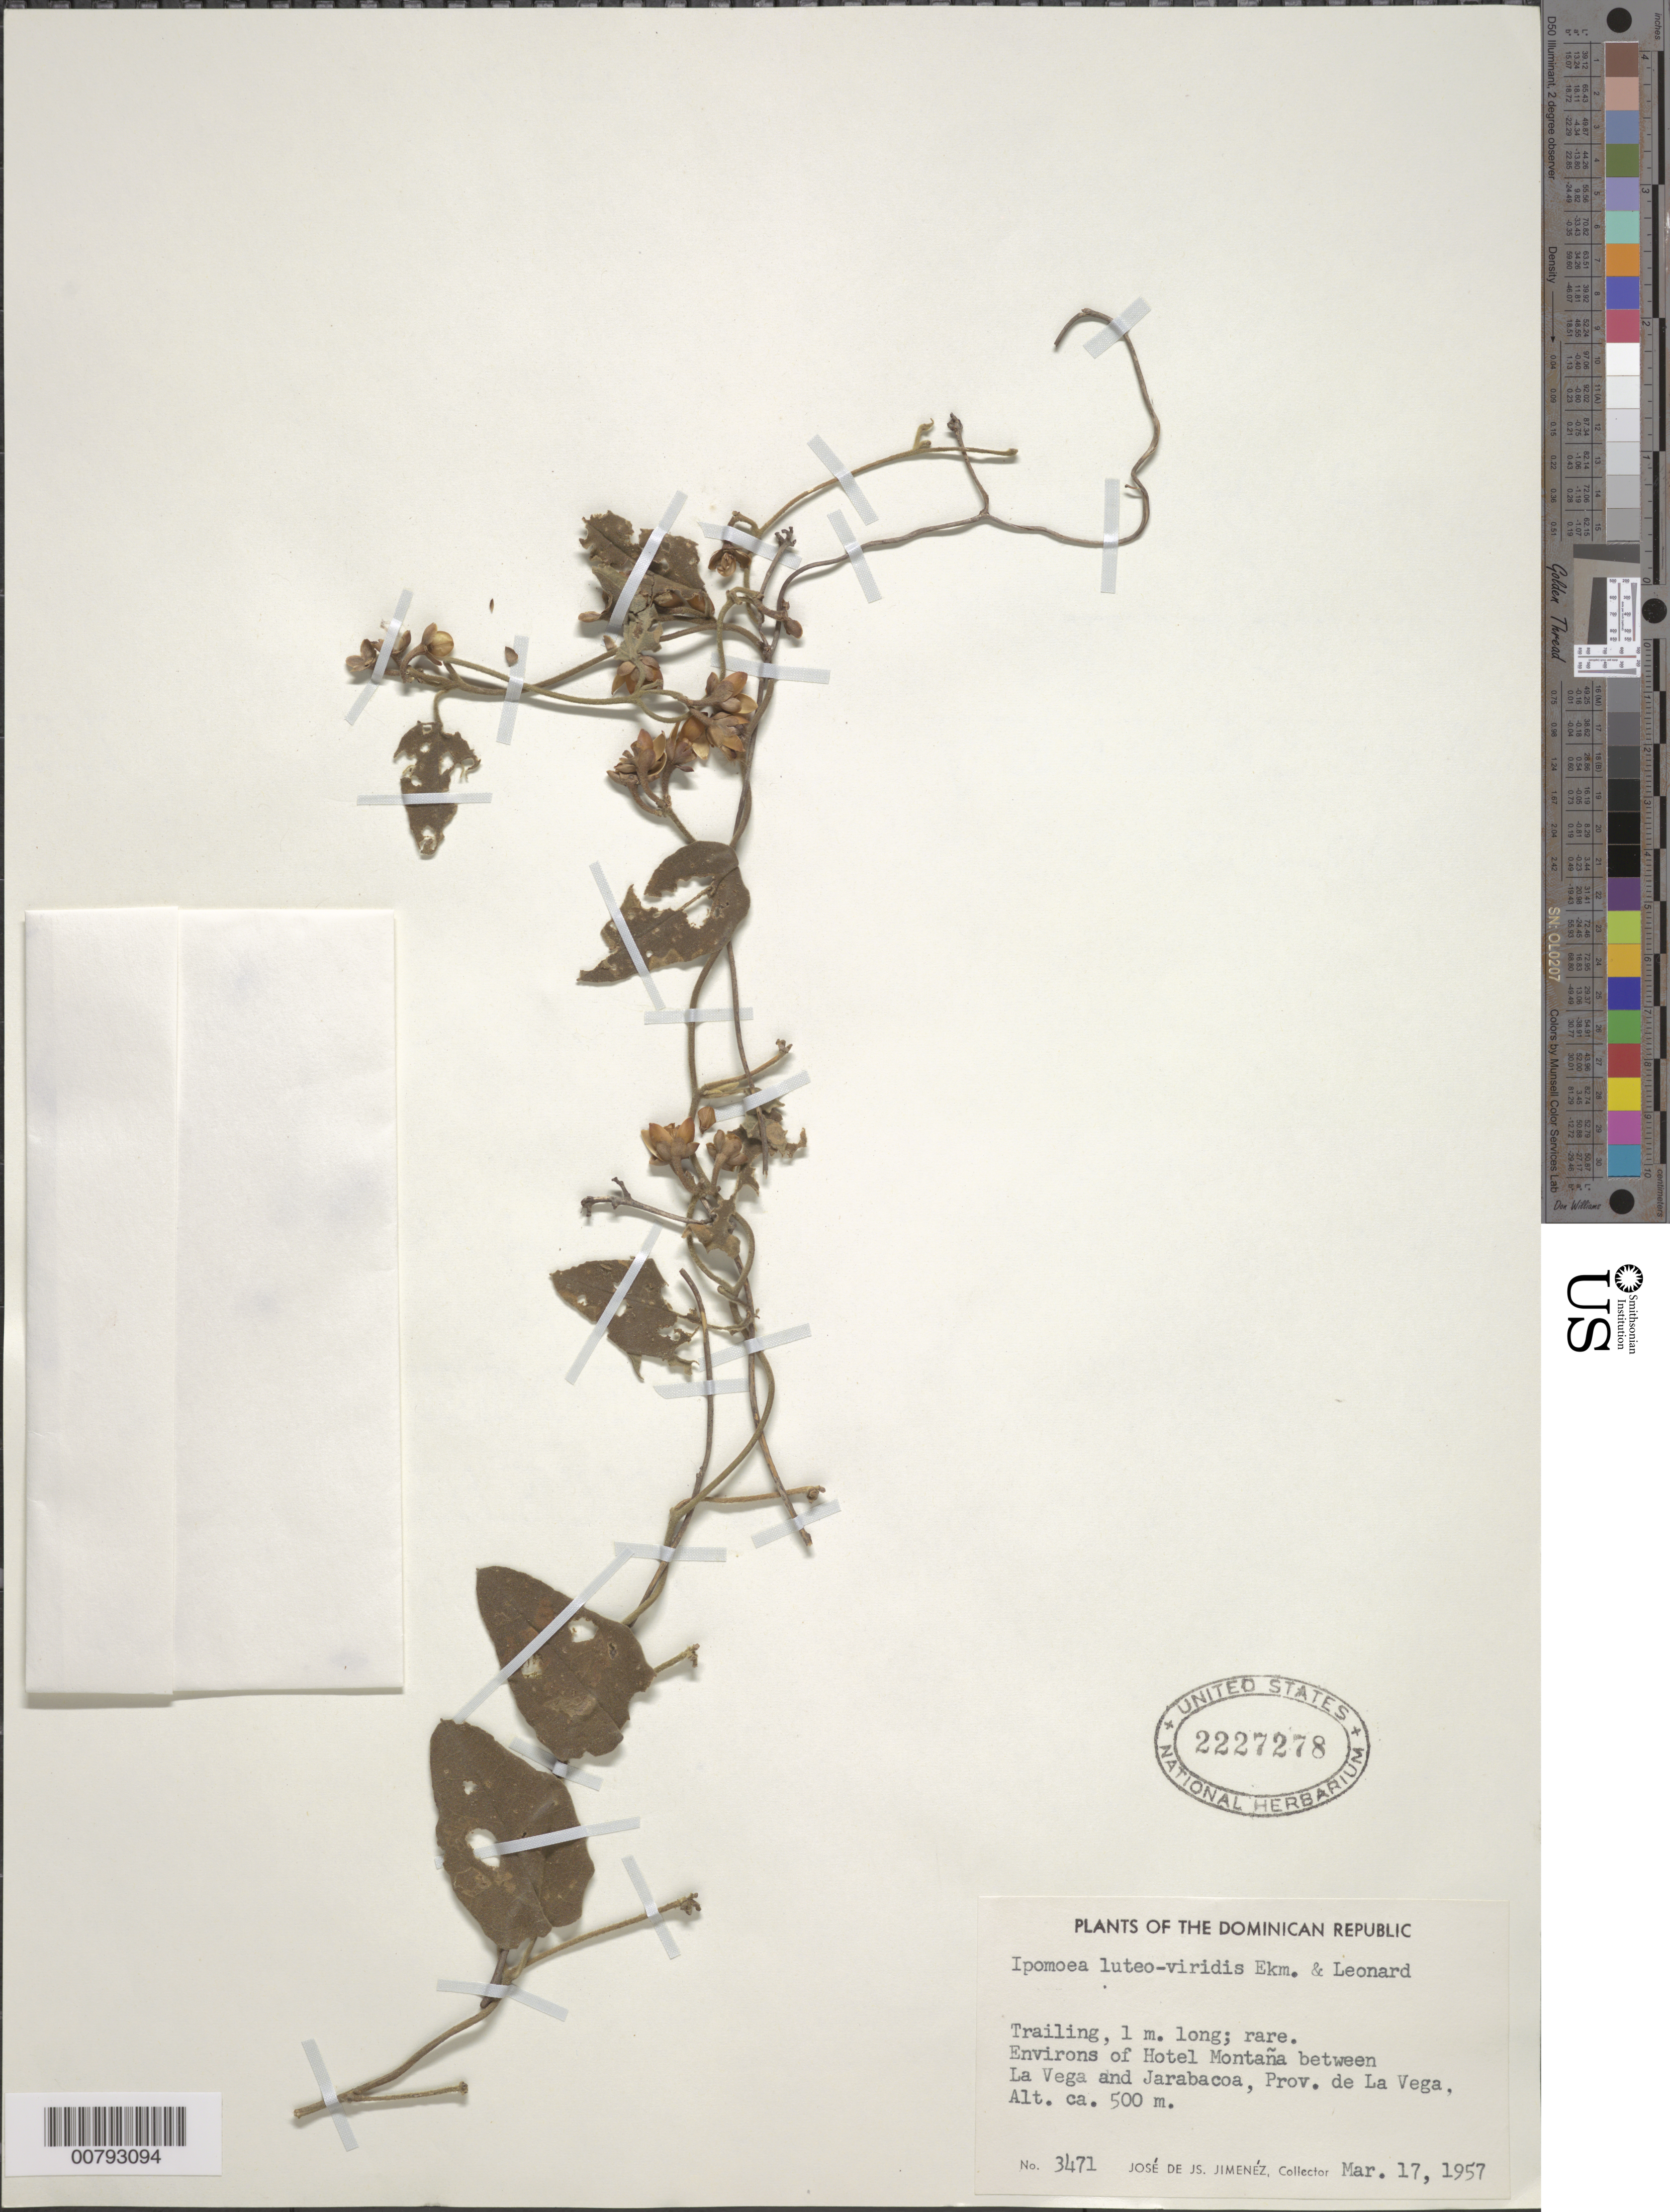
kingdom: Plantae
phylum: Tracheophyta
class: Magnoliopsida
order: Solanales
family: Convolvulaceae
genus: Ipomoea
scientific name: Ipomoea luteo-viridis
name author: Ekman & Leonard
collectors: J. J. Jiménez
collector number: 3471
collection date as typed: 17 Mar 1957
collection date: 1957-03-17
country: Dominican Republic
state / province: La Vega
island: Hispaniola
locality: Environs of Hotel Montaña between La Vega and Jarabacoa.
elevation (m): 500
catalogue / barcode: US 2227278